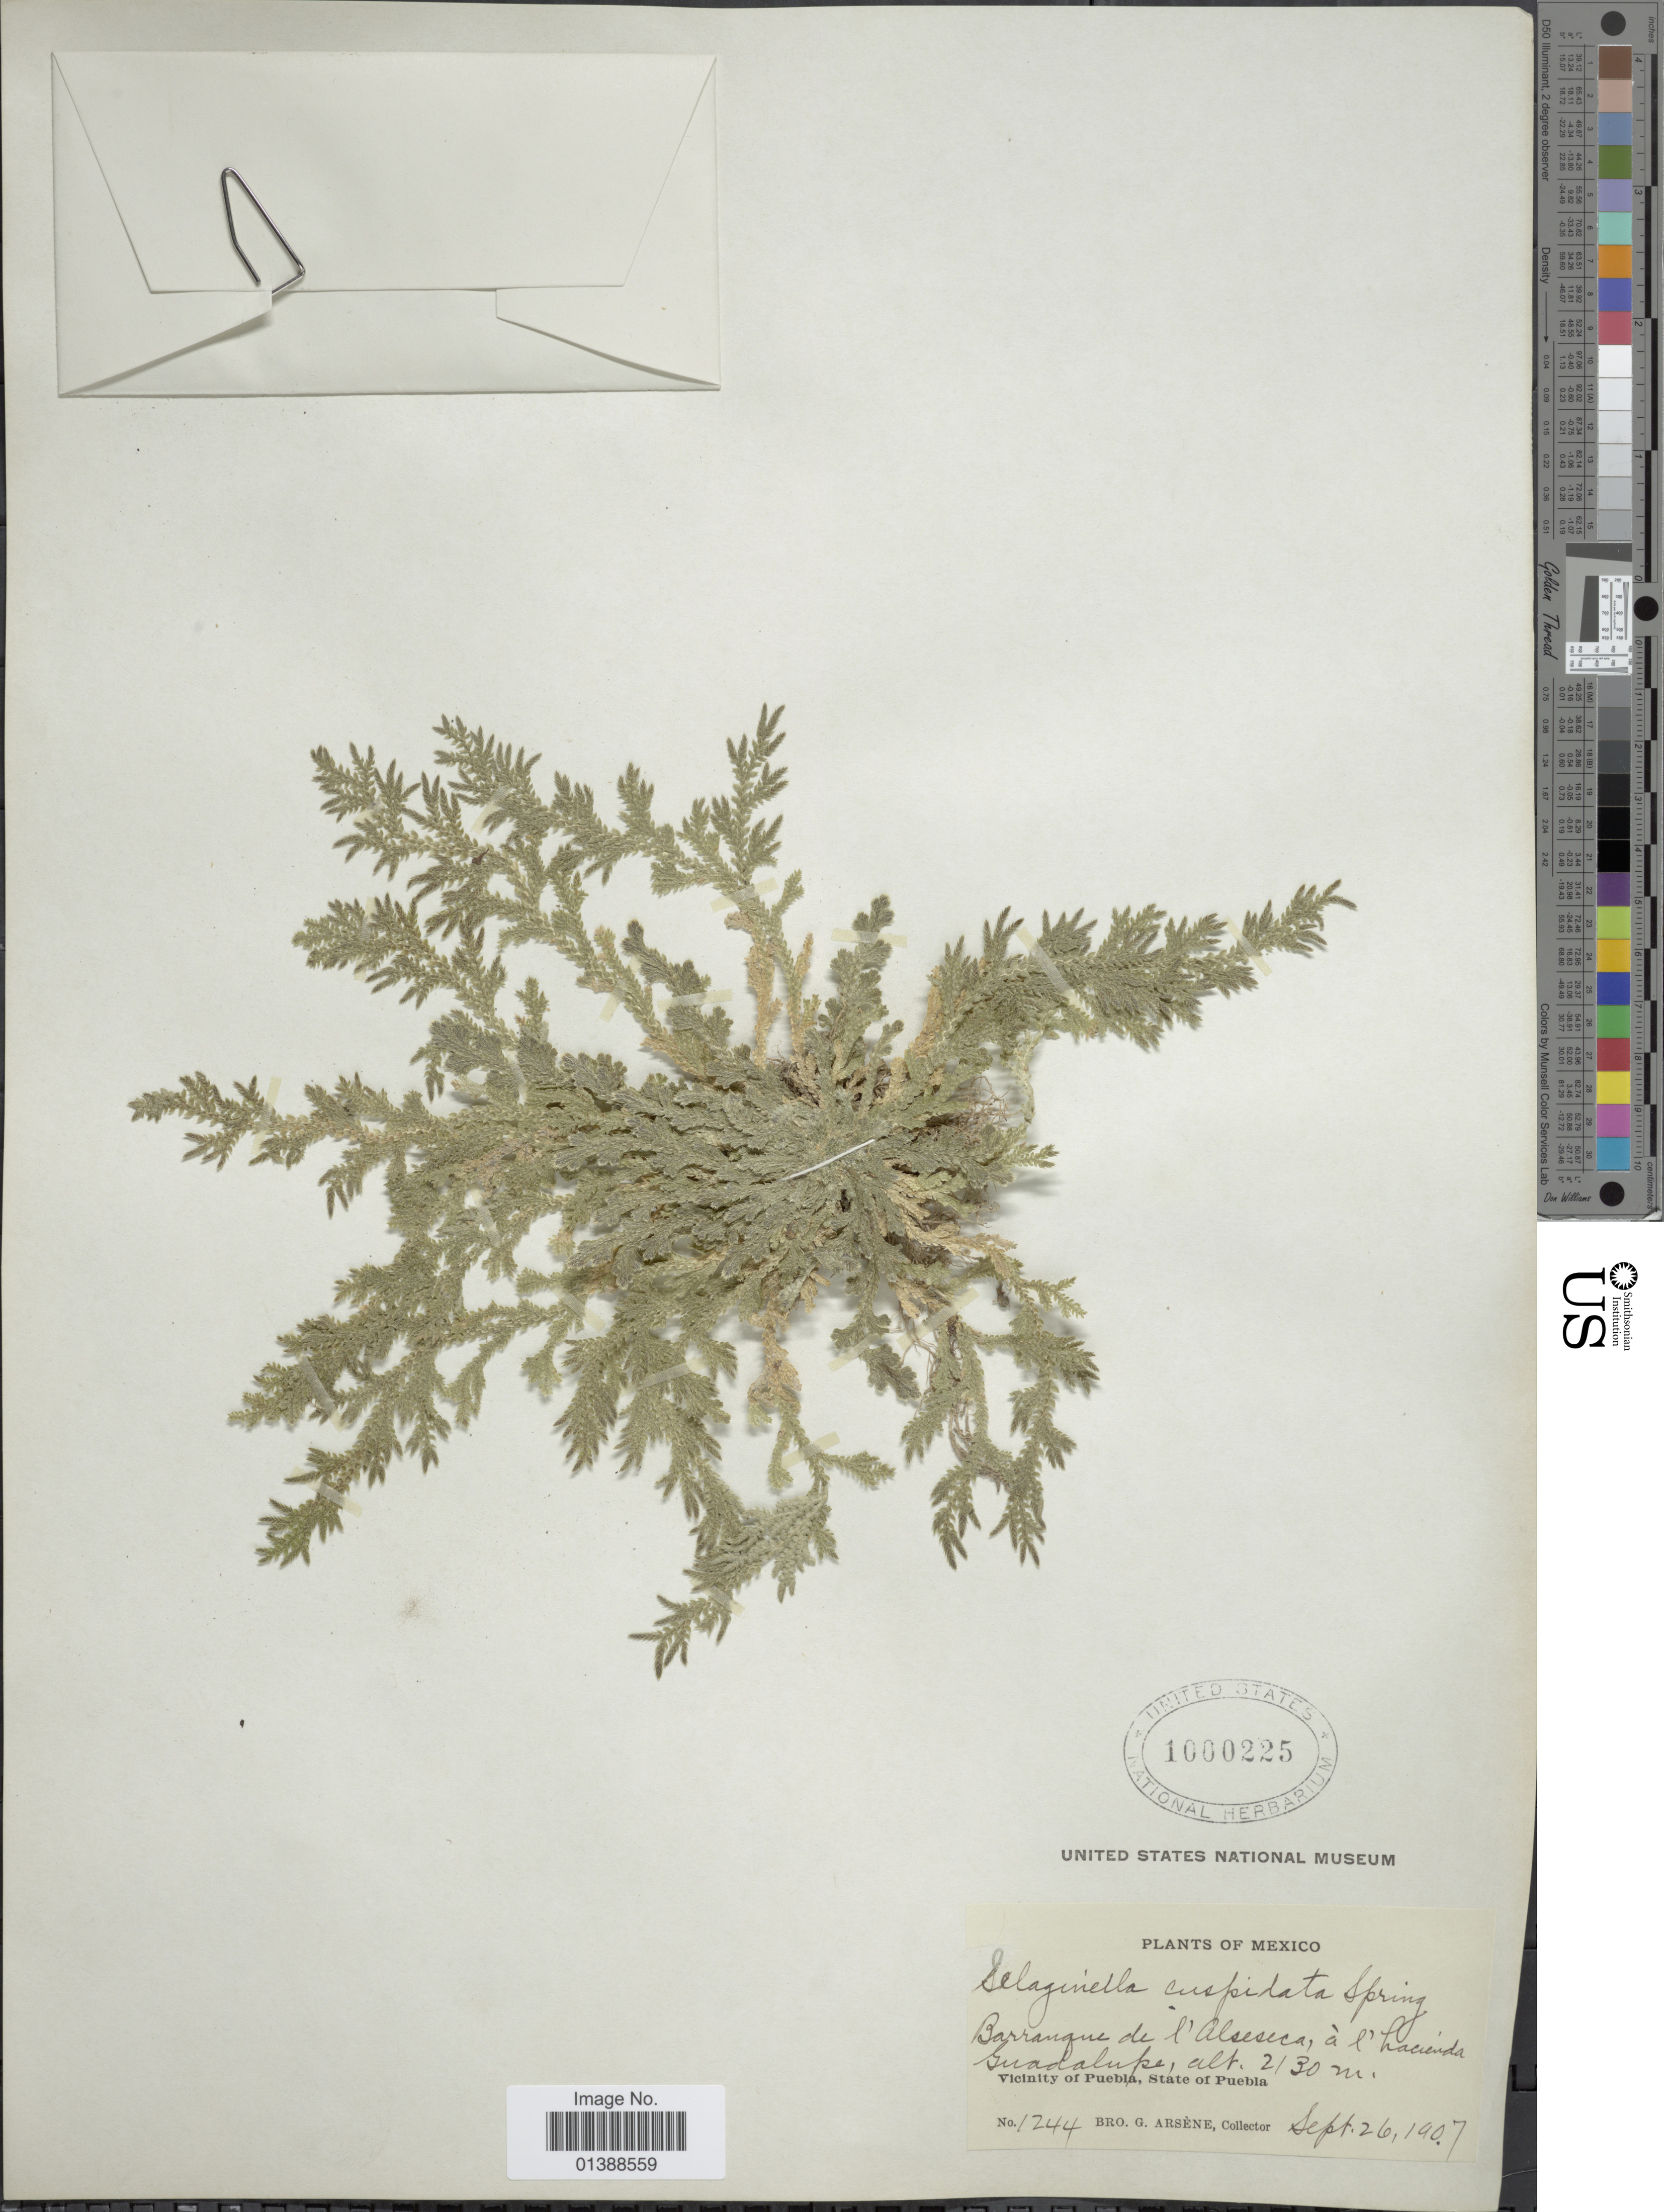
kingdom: Plantae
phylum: Tracheophyta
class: Lycopodiopsida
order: Selaginellales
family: Selaginellaceae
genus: Selaginella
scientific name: Selaginella pallescens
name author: (C. Presl) Spring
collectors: Bro. G. Arsène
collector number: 1244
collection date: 1907-09-26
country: Mexico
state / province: Puebla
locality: Barranca de l'Alseseca, a l'hacienda Guadalupe, Vicinity of Puebla, State of Puebla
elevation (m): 2130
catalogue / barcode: US 1000225